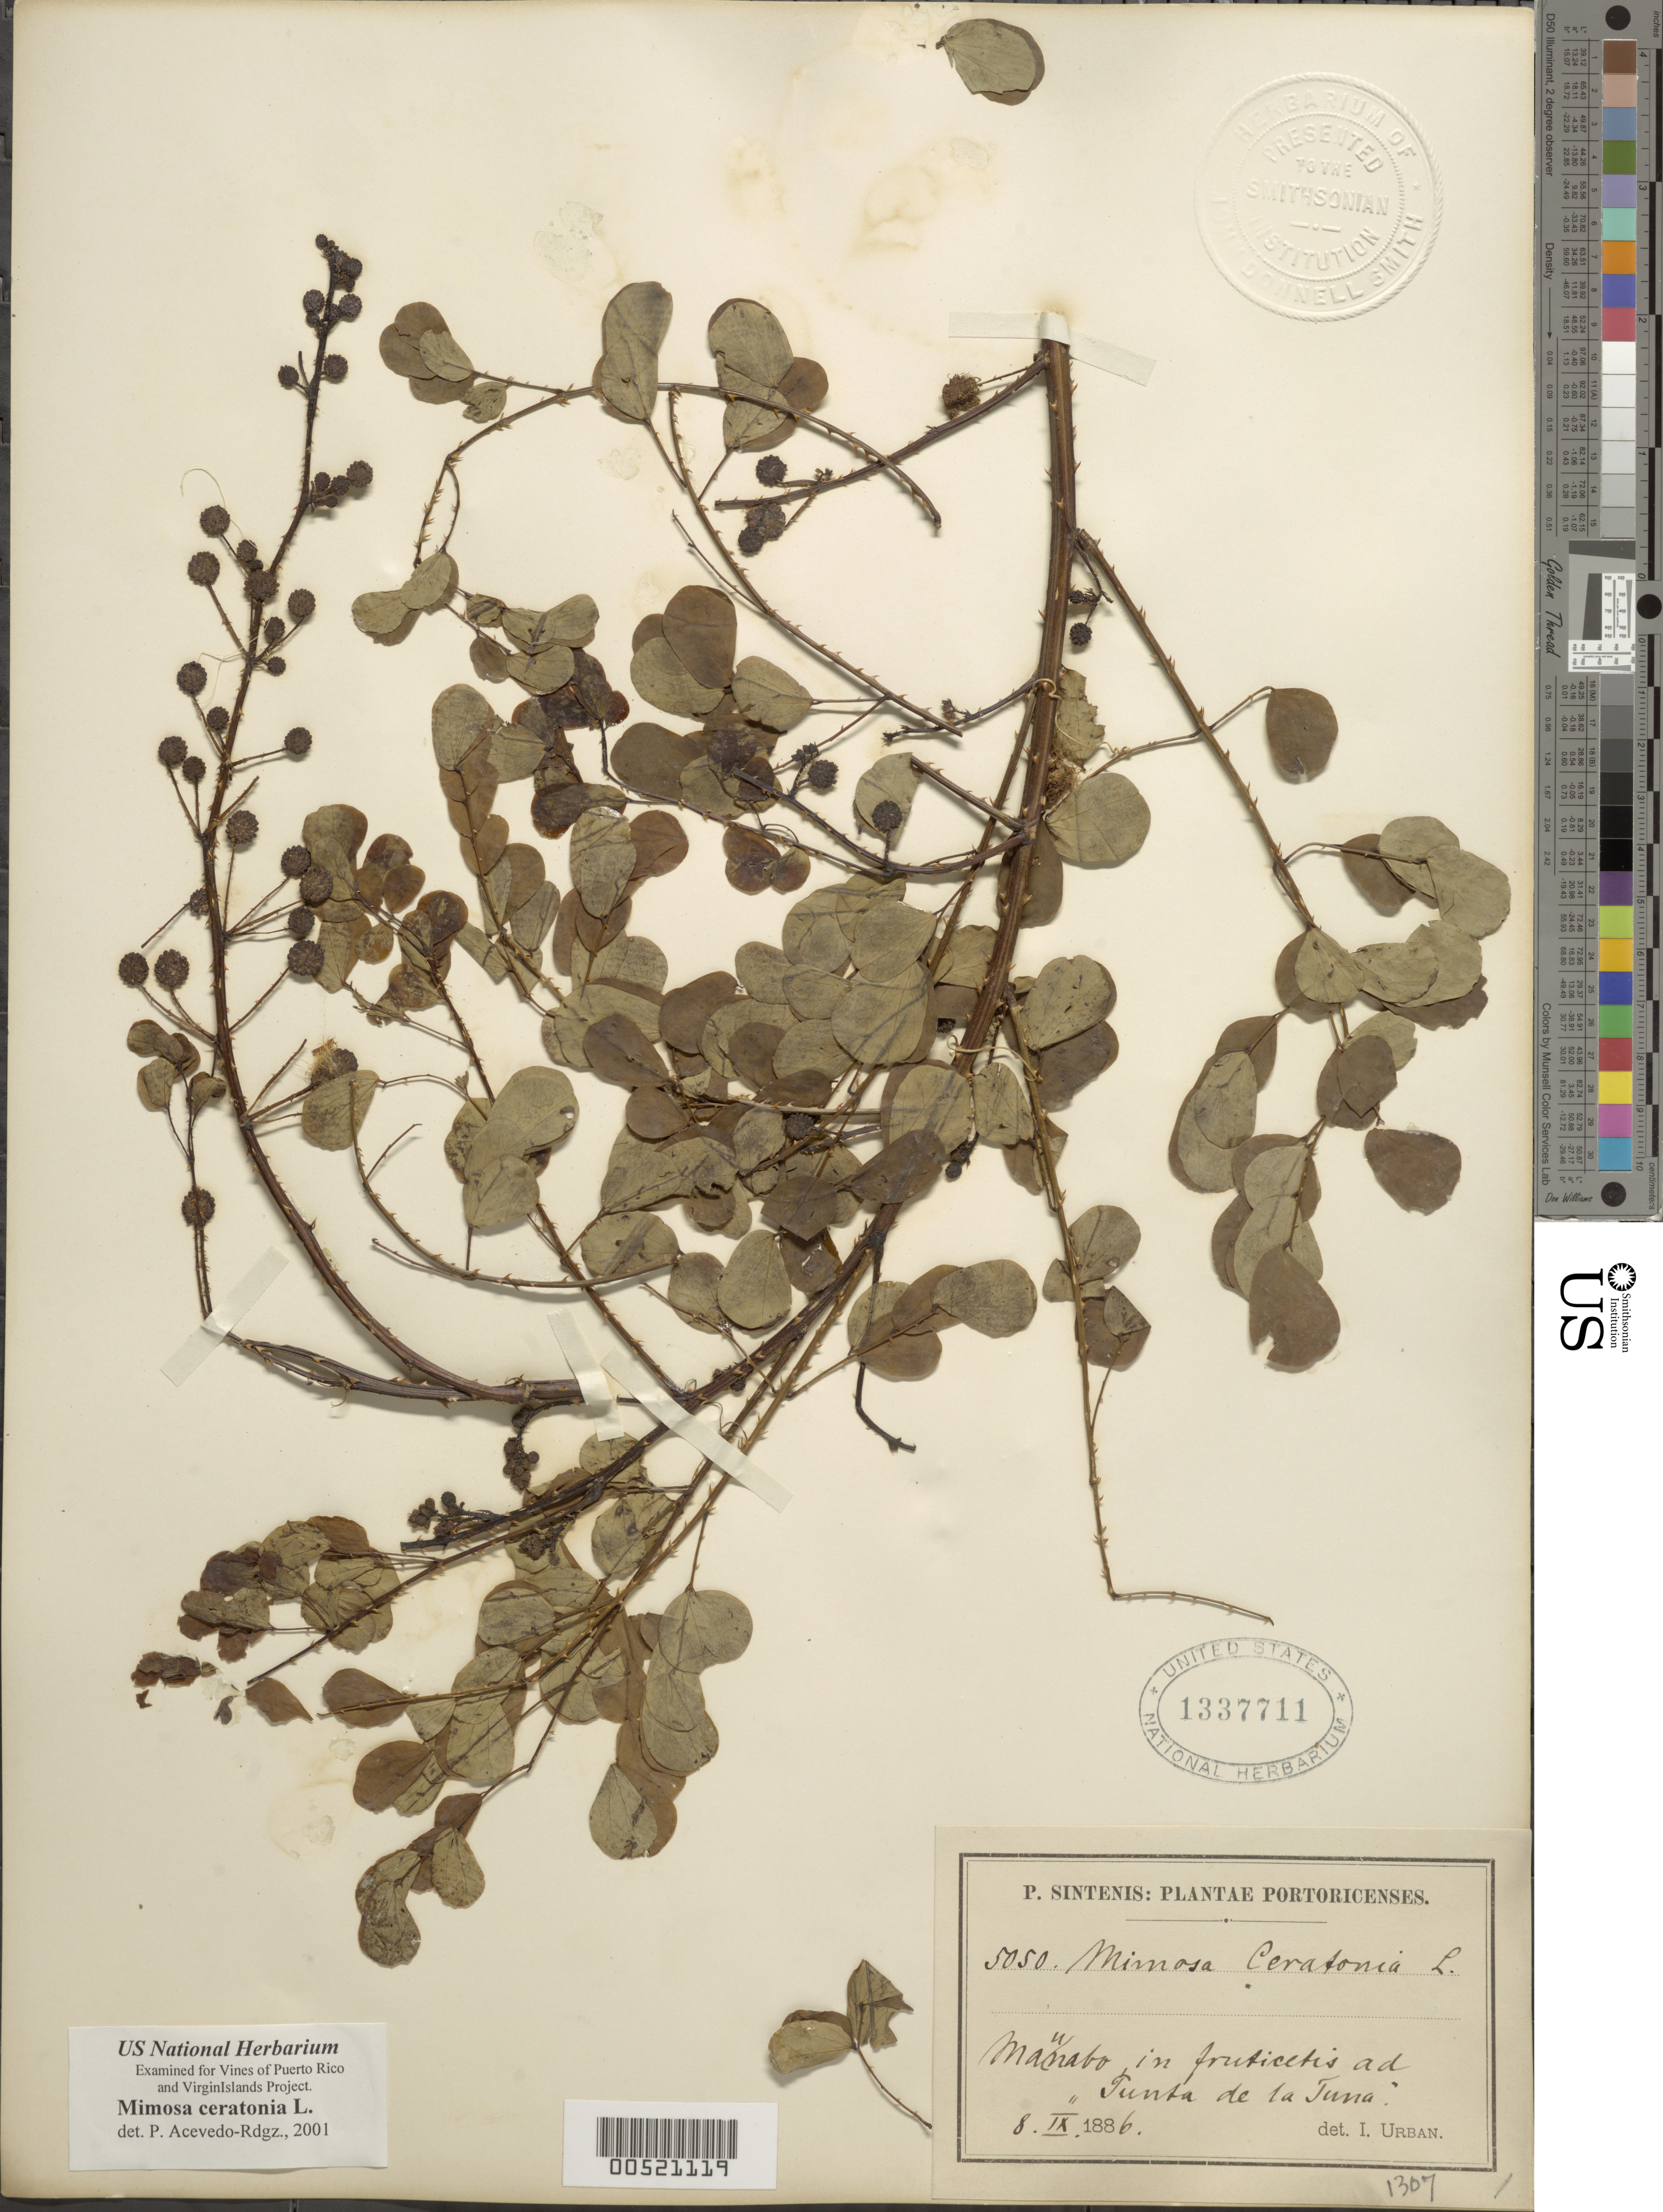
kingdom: Plantae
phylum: Tracheophyta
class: Magnoliopsida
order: Fabales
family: Fabaceae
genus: Mimosa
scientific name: Mimosa ceratonia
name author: L.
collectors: P. Sintenis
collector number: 5050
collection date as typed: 08 Sep 1886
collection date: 1886-09-08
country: Puerto Rico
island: Greater Antilles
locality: Maricao. In fruticetis ad "Punta de la Juna".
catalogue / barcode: US 1337711